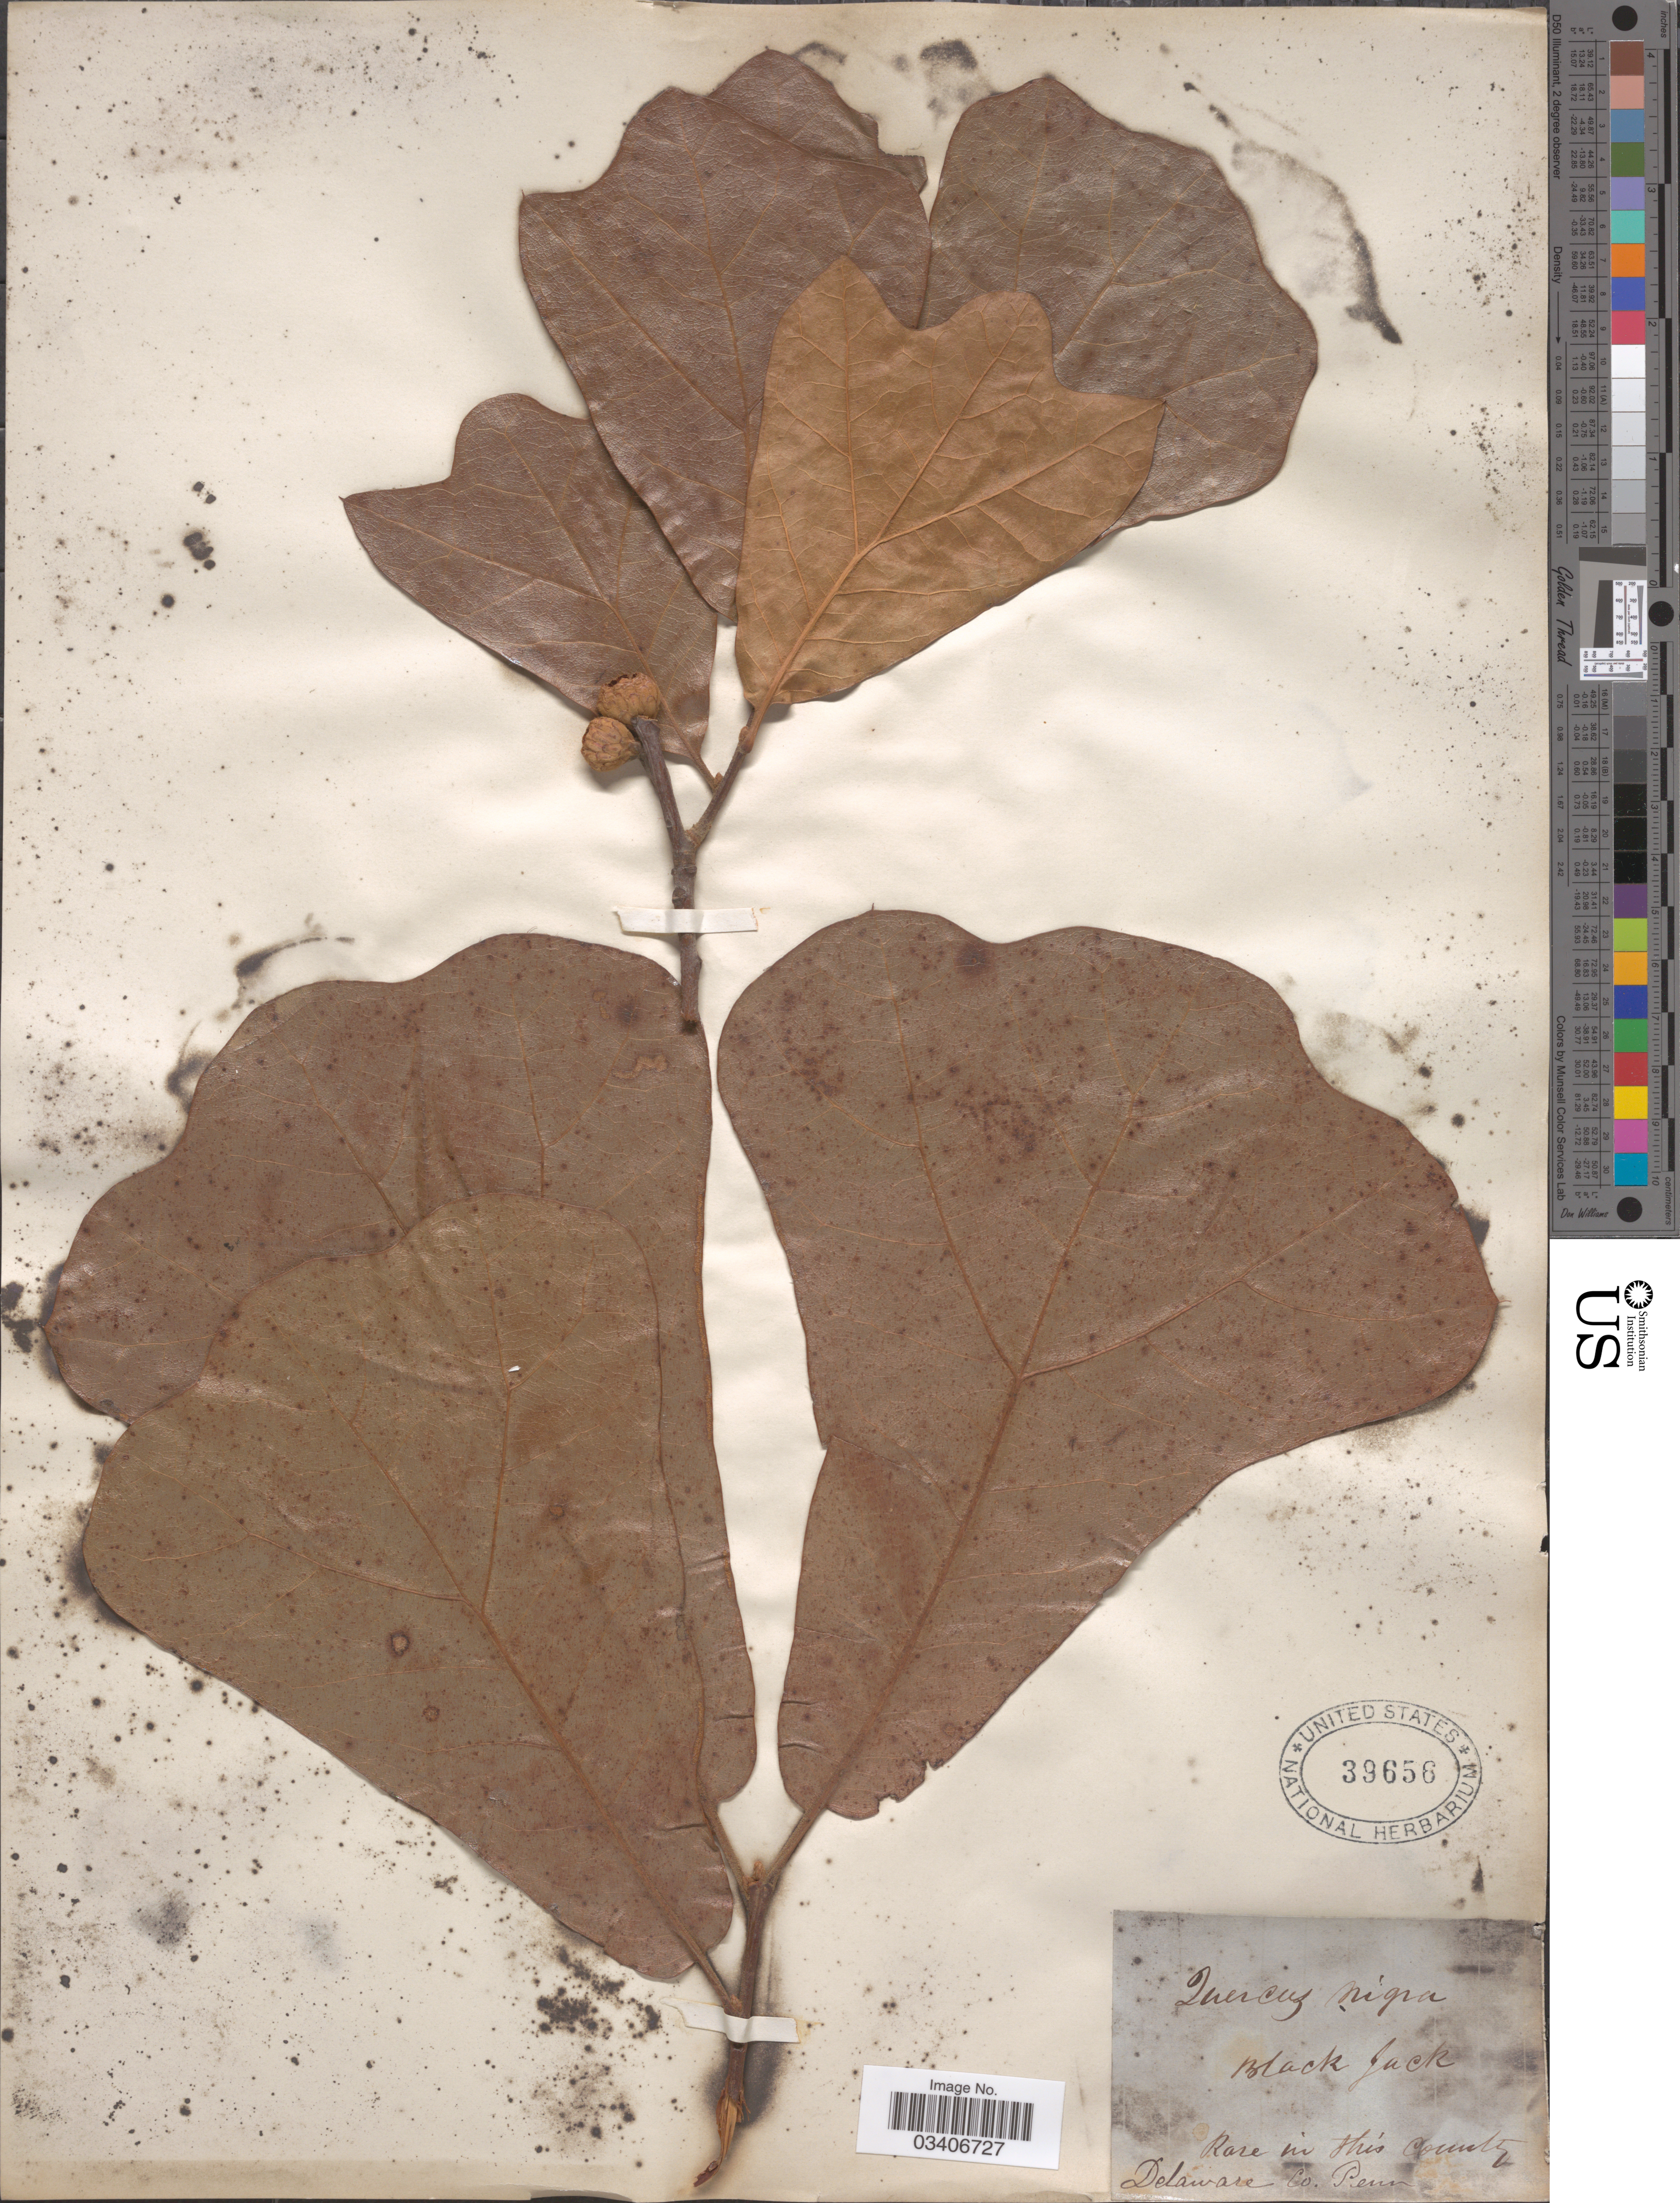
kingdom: Plantae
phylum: Tracheophyta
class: Magnoliopsida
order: Fagales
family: Fagaceae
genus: Quercus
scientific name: Quercus marilandica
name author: (L.) Münchh.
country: United States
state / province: Pennsylvania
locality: Delaware Co.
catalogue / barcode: US 39656